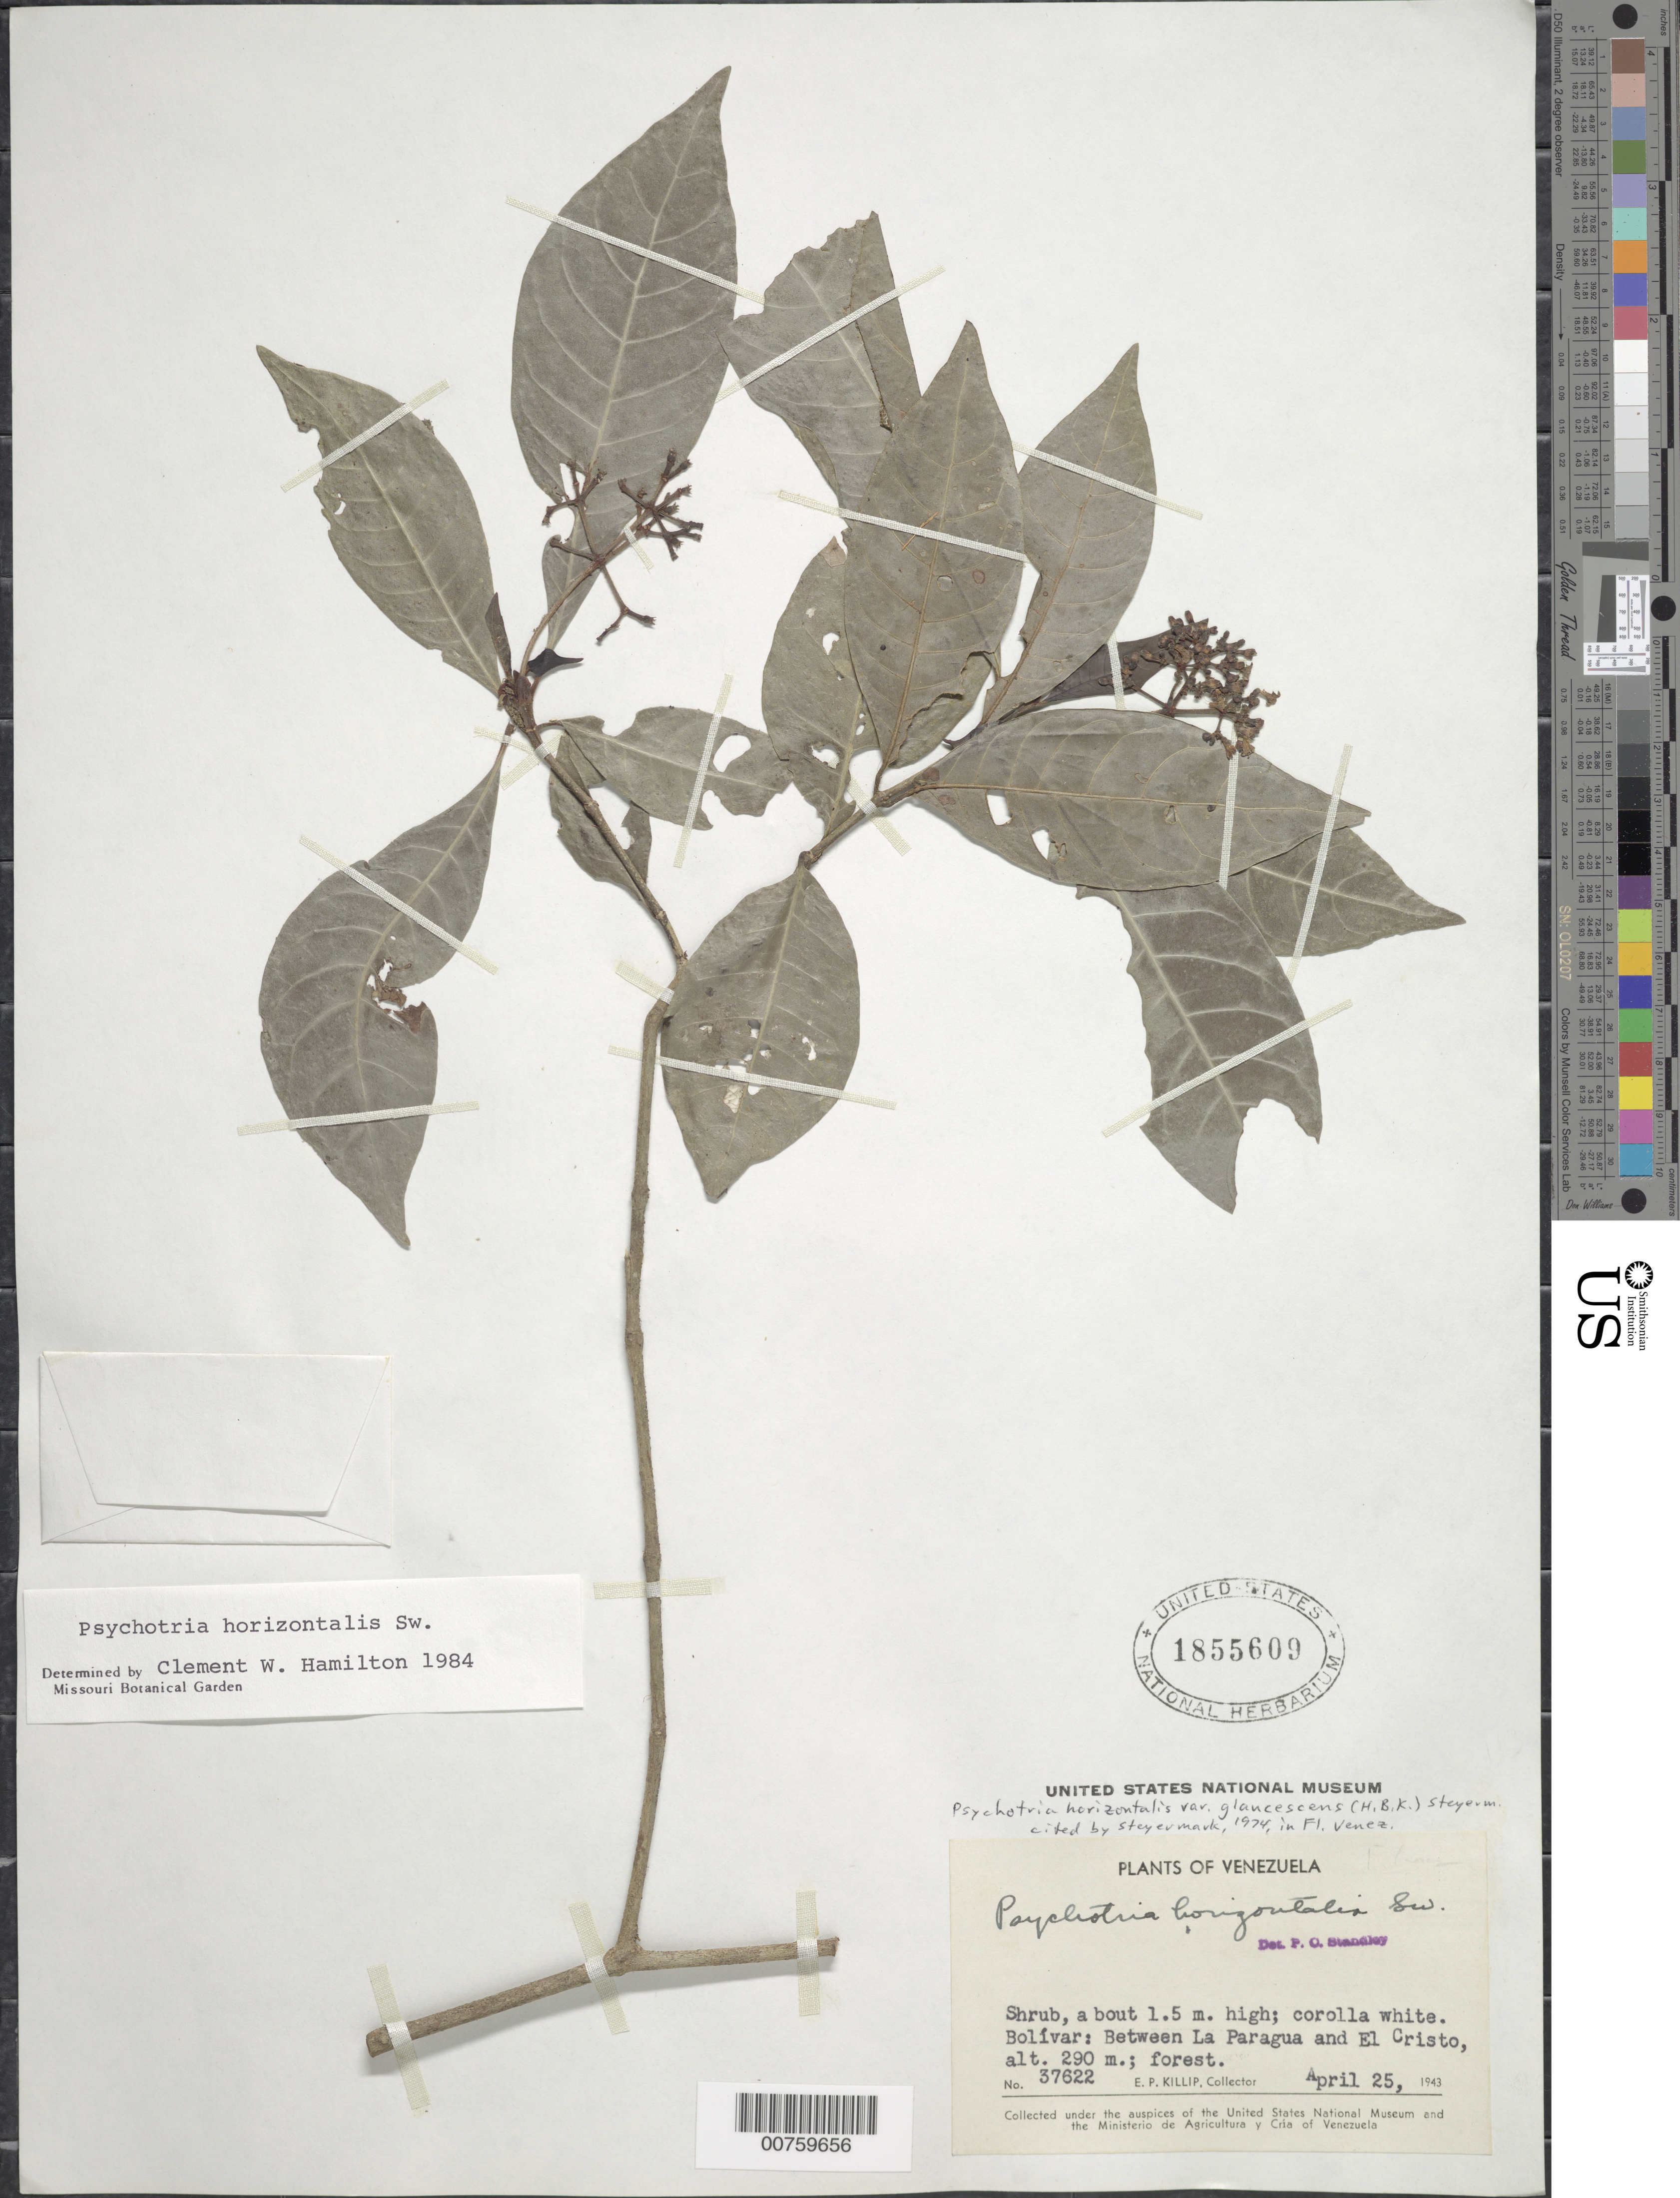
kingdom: Plantae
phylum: Tracheophyta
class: Magnoliopsida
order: Gentianales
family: Rubiaceae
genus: Psychotria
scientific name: Psychotria horizontalis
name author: Sw.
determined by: Hamilton, C. W.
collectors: E. P. Killip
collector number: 37622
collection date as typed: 25-Apr-43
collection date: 1943-04-25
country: Venezuela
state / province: Bolívar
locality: La Paragua to El Cristo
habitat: Forest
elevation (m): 290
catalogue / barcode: US 1855609